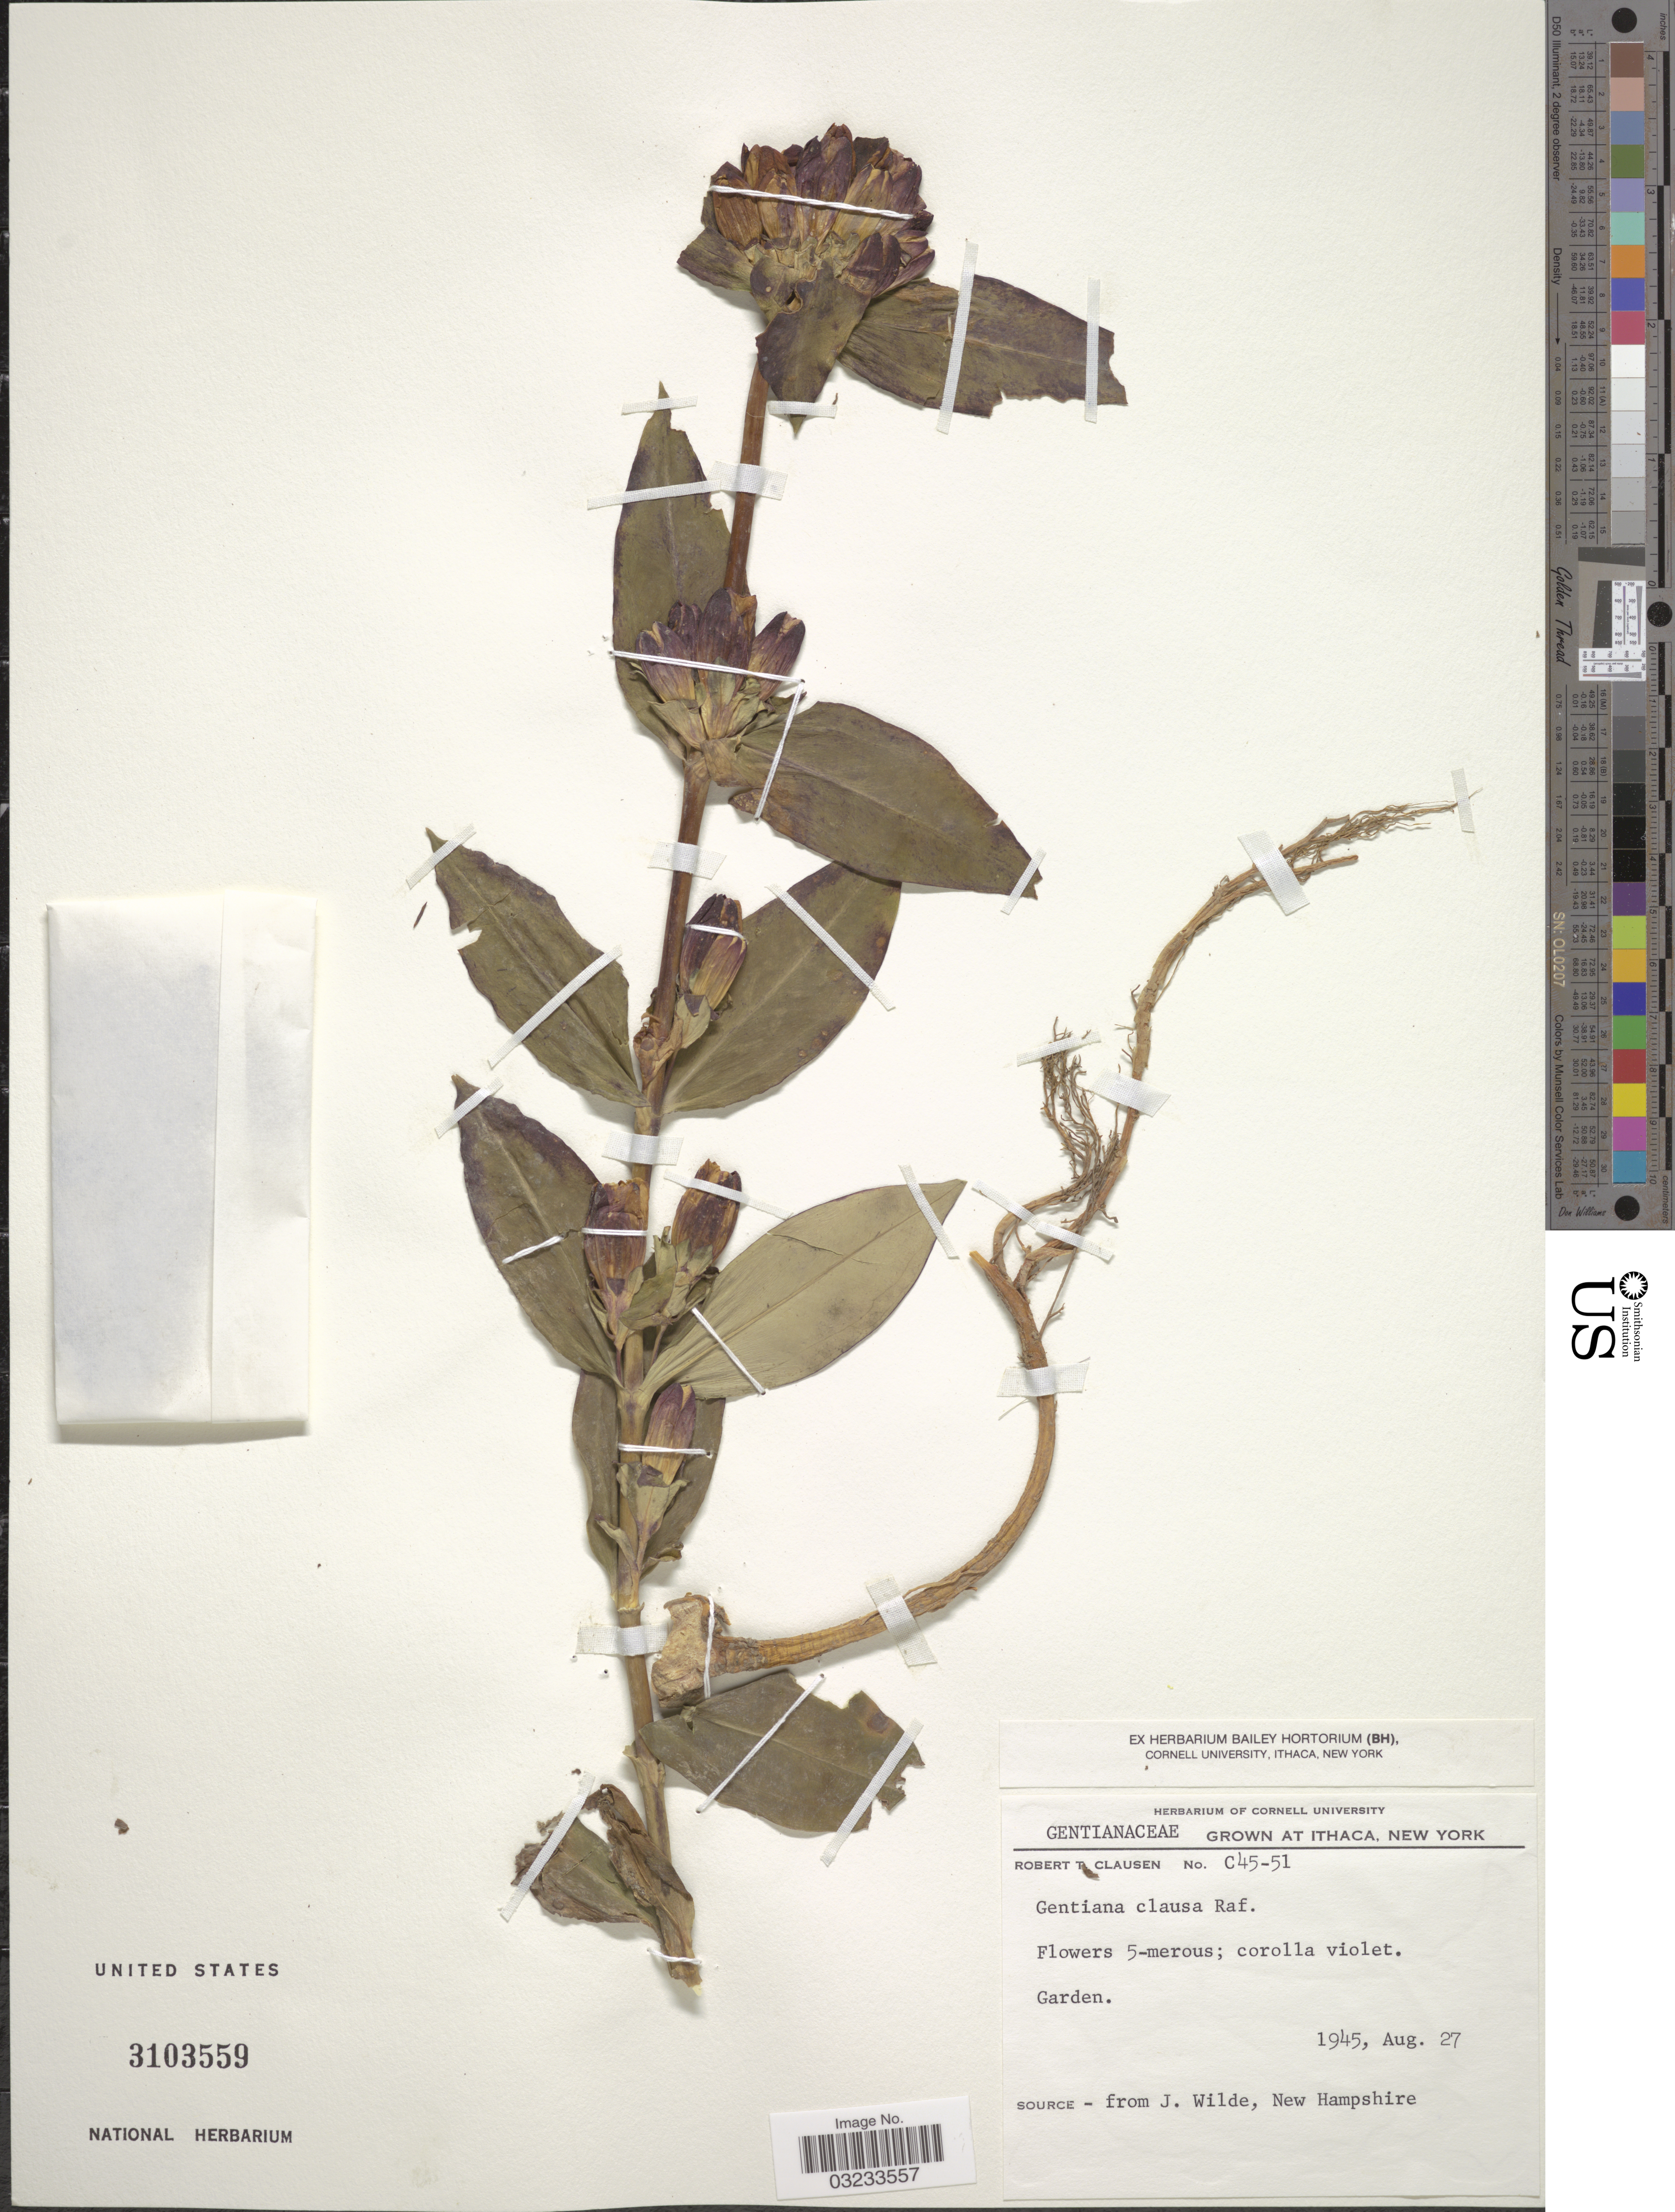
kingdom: Plantae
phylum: Tracheophyta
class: Magnoliopsida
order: Gentianales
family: Gentianaceae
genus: Gentiana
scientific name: Gentiana clausa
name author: Raf.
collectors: R. T. Clausen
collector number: C-45-51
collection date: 1945-08-27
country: United States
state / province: New York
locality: At Ithaca. Garden.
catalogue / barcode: US 3103559